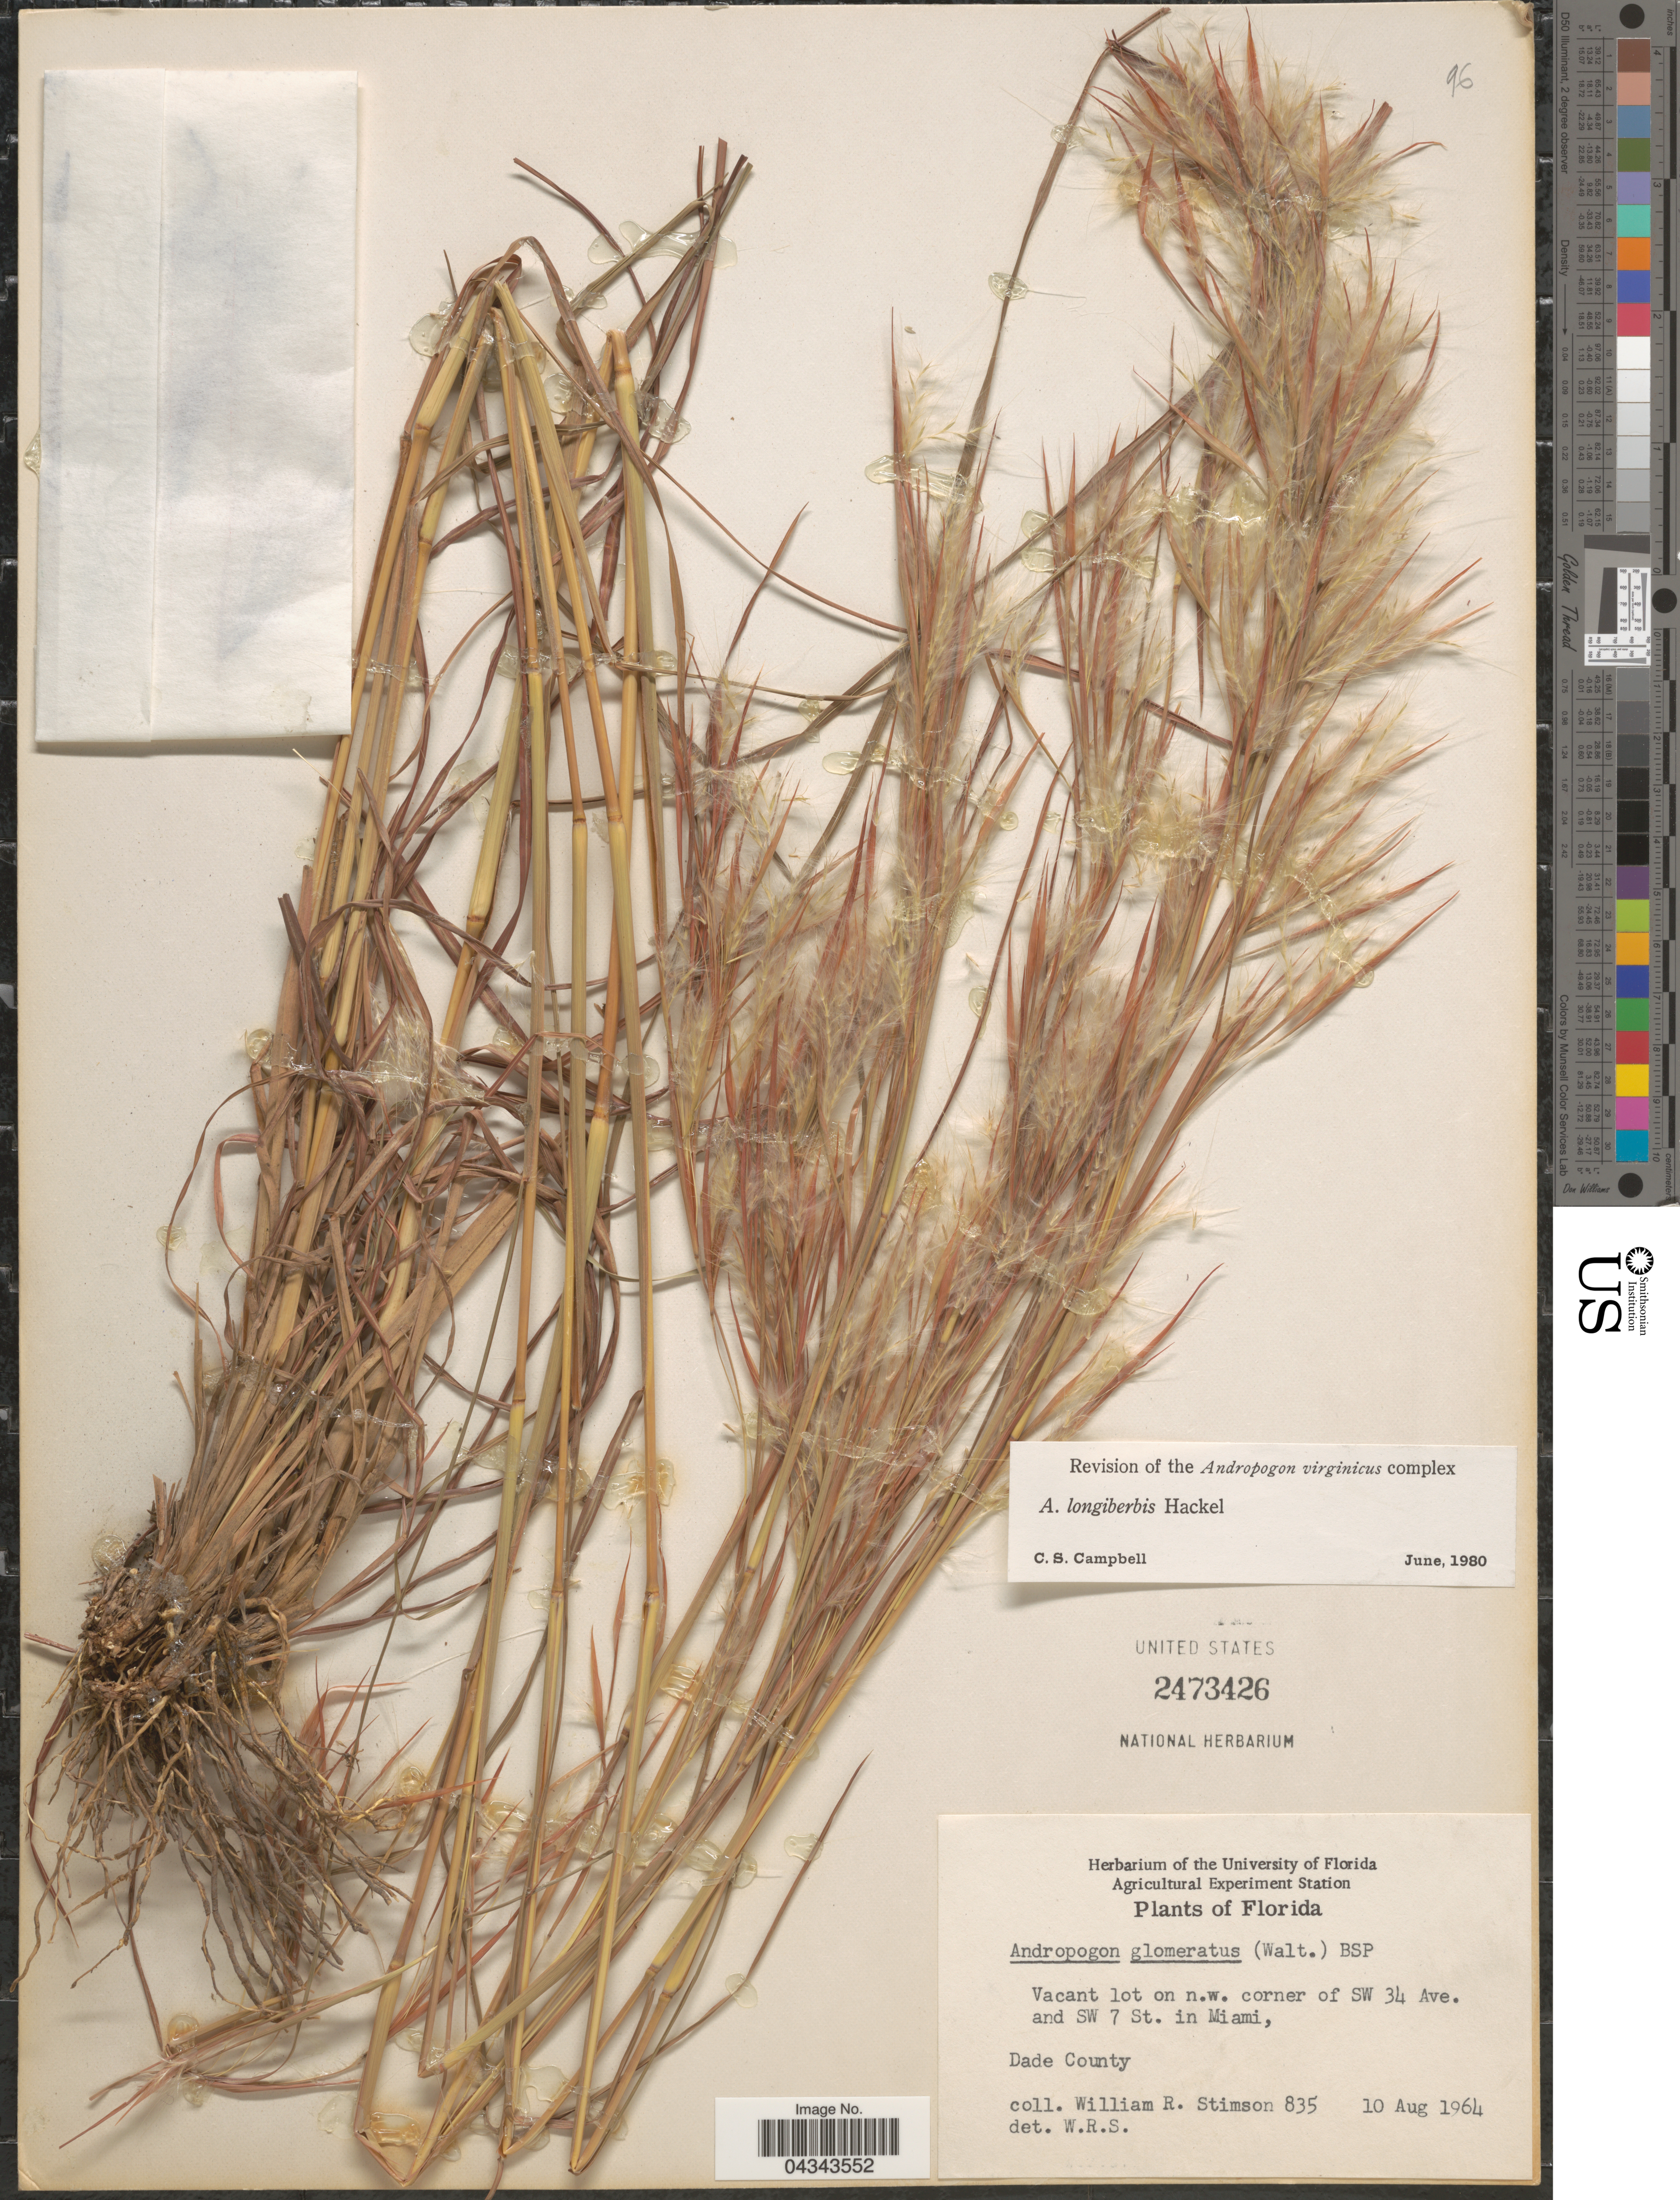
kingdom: Plantae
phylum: Tracheophyta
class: Liliopsida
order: Poales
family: Poaceae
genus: Andropogon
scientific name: Andropogon longiberbis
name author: Hack.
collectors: W. R. Stimson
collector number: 835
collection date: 1964-08-10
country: United States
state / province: Florida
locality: Vacant lot on n.w. corner of SW 34 Ave. and SW 7 St. in Miami, Dade County.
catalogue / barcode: US 2473426